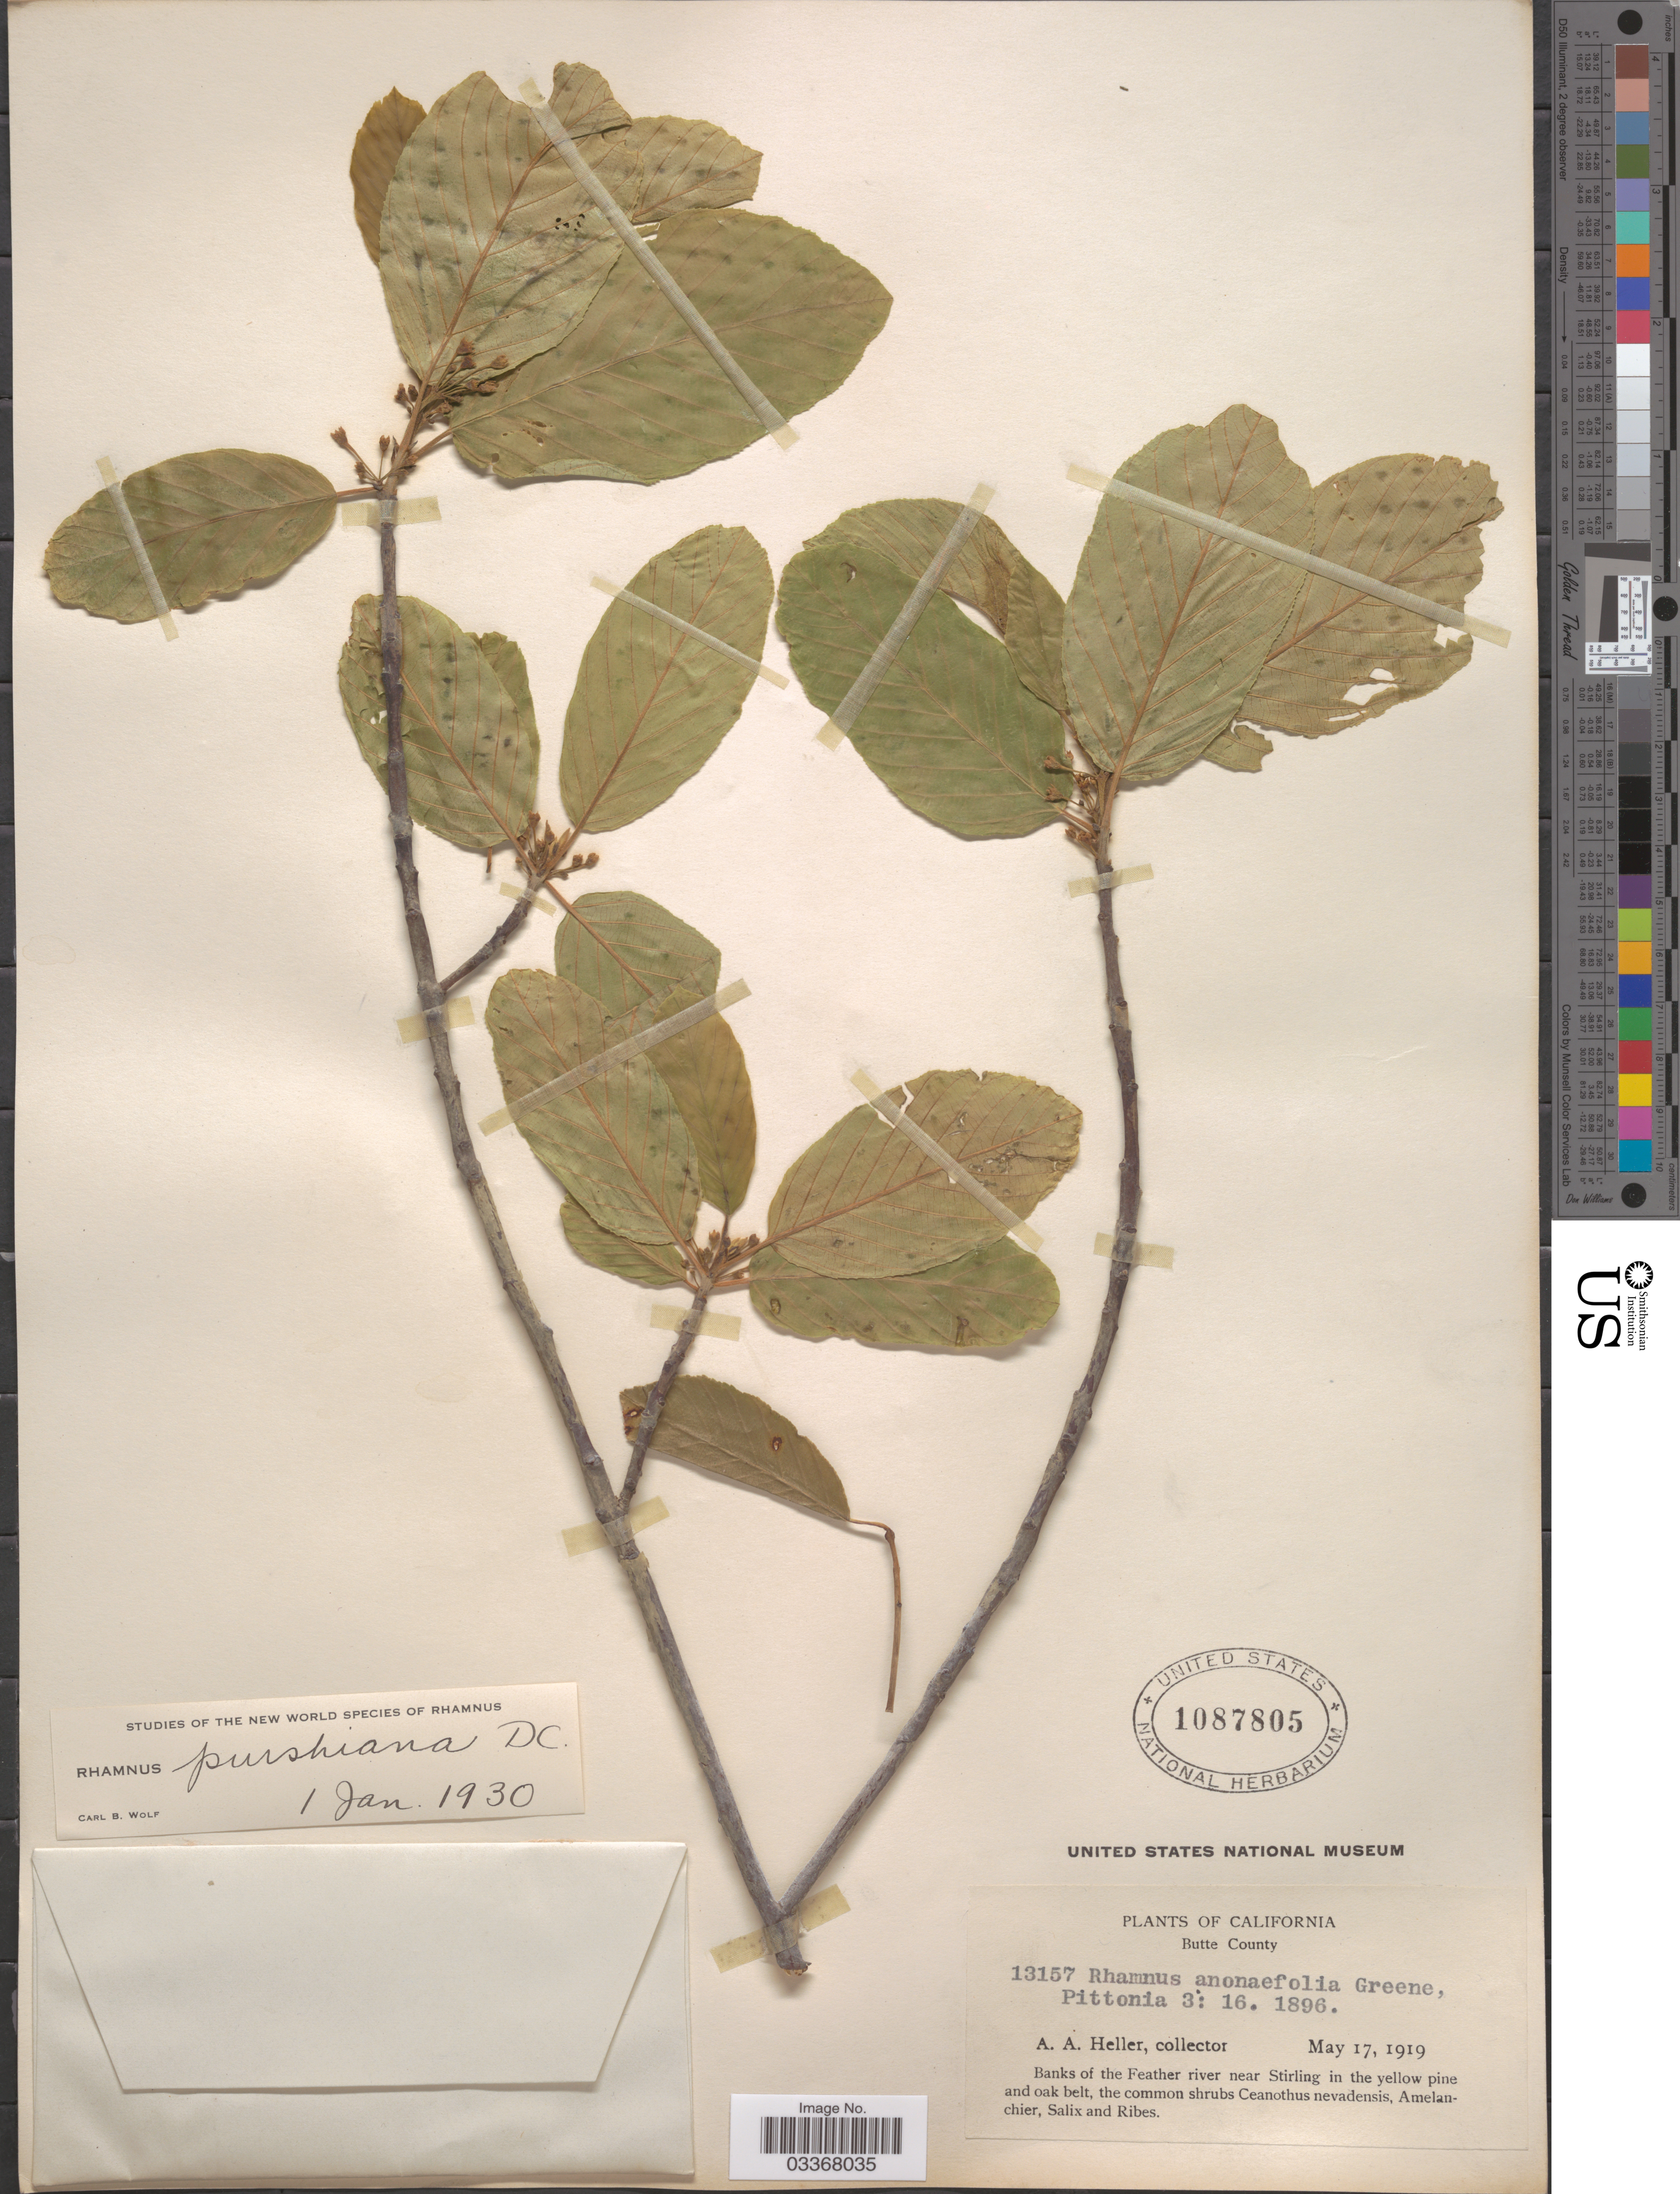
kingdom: Plantae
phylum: Tracheophyta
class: Magnoliopsida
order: Rosales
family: Rhamnaceae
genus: Frangula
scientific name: Frangula purshiana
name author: (DC.) A. Gray ex J.G. Cooper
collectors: A. A. Heller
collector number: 13157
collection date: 1919-05-17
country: United States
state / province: California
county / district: Butte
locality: Butte County, Banks of the Feather river near Stirling.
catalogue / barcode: US 1087805